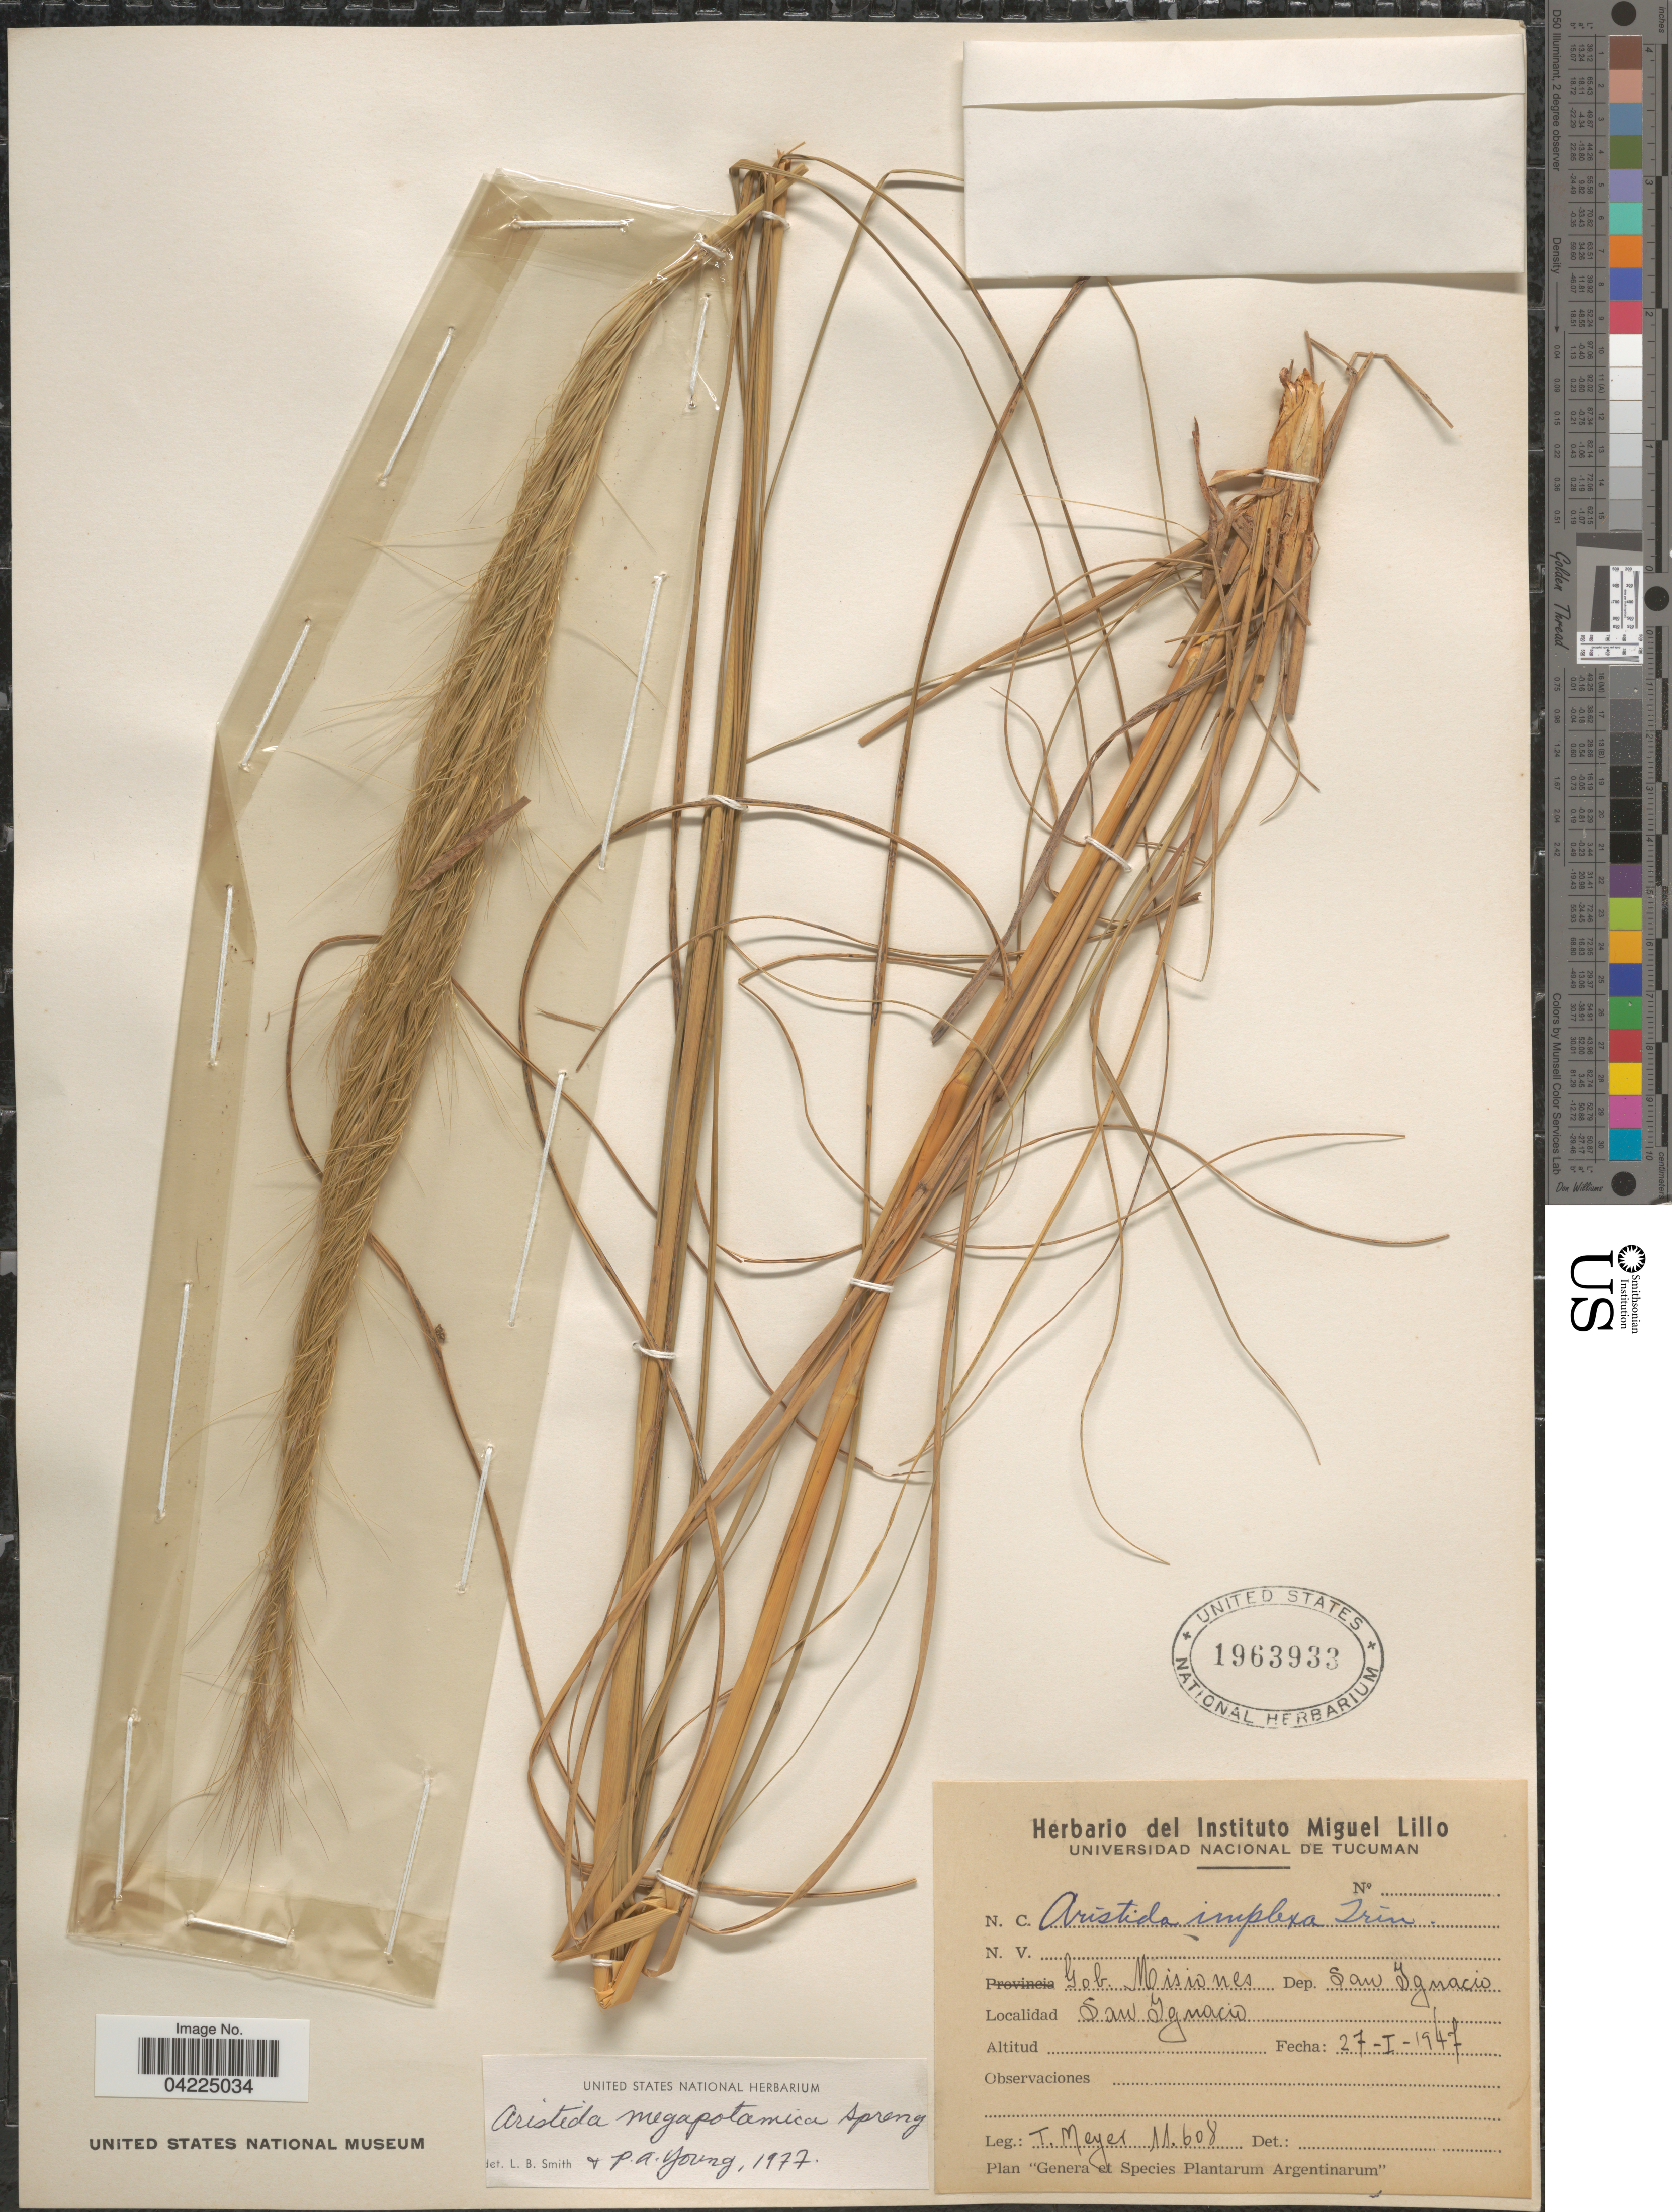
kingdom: Plantae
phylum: Tracheophyta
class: Liliopsida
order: Poales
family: Poaceae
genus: Aristida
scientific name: Aristida megapotamica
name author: Spreng.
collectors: T. Meyer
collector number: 11608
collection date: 1947-01-27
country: Argentina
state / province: Misiones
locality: Gob. Misiones. Dep. San Ignacio. San Ignacio.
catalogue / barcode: US 1963933